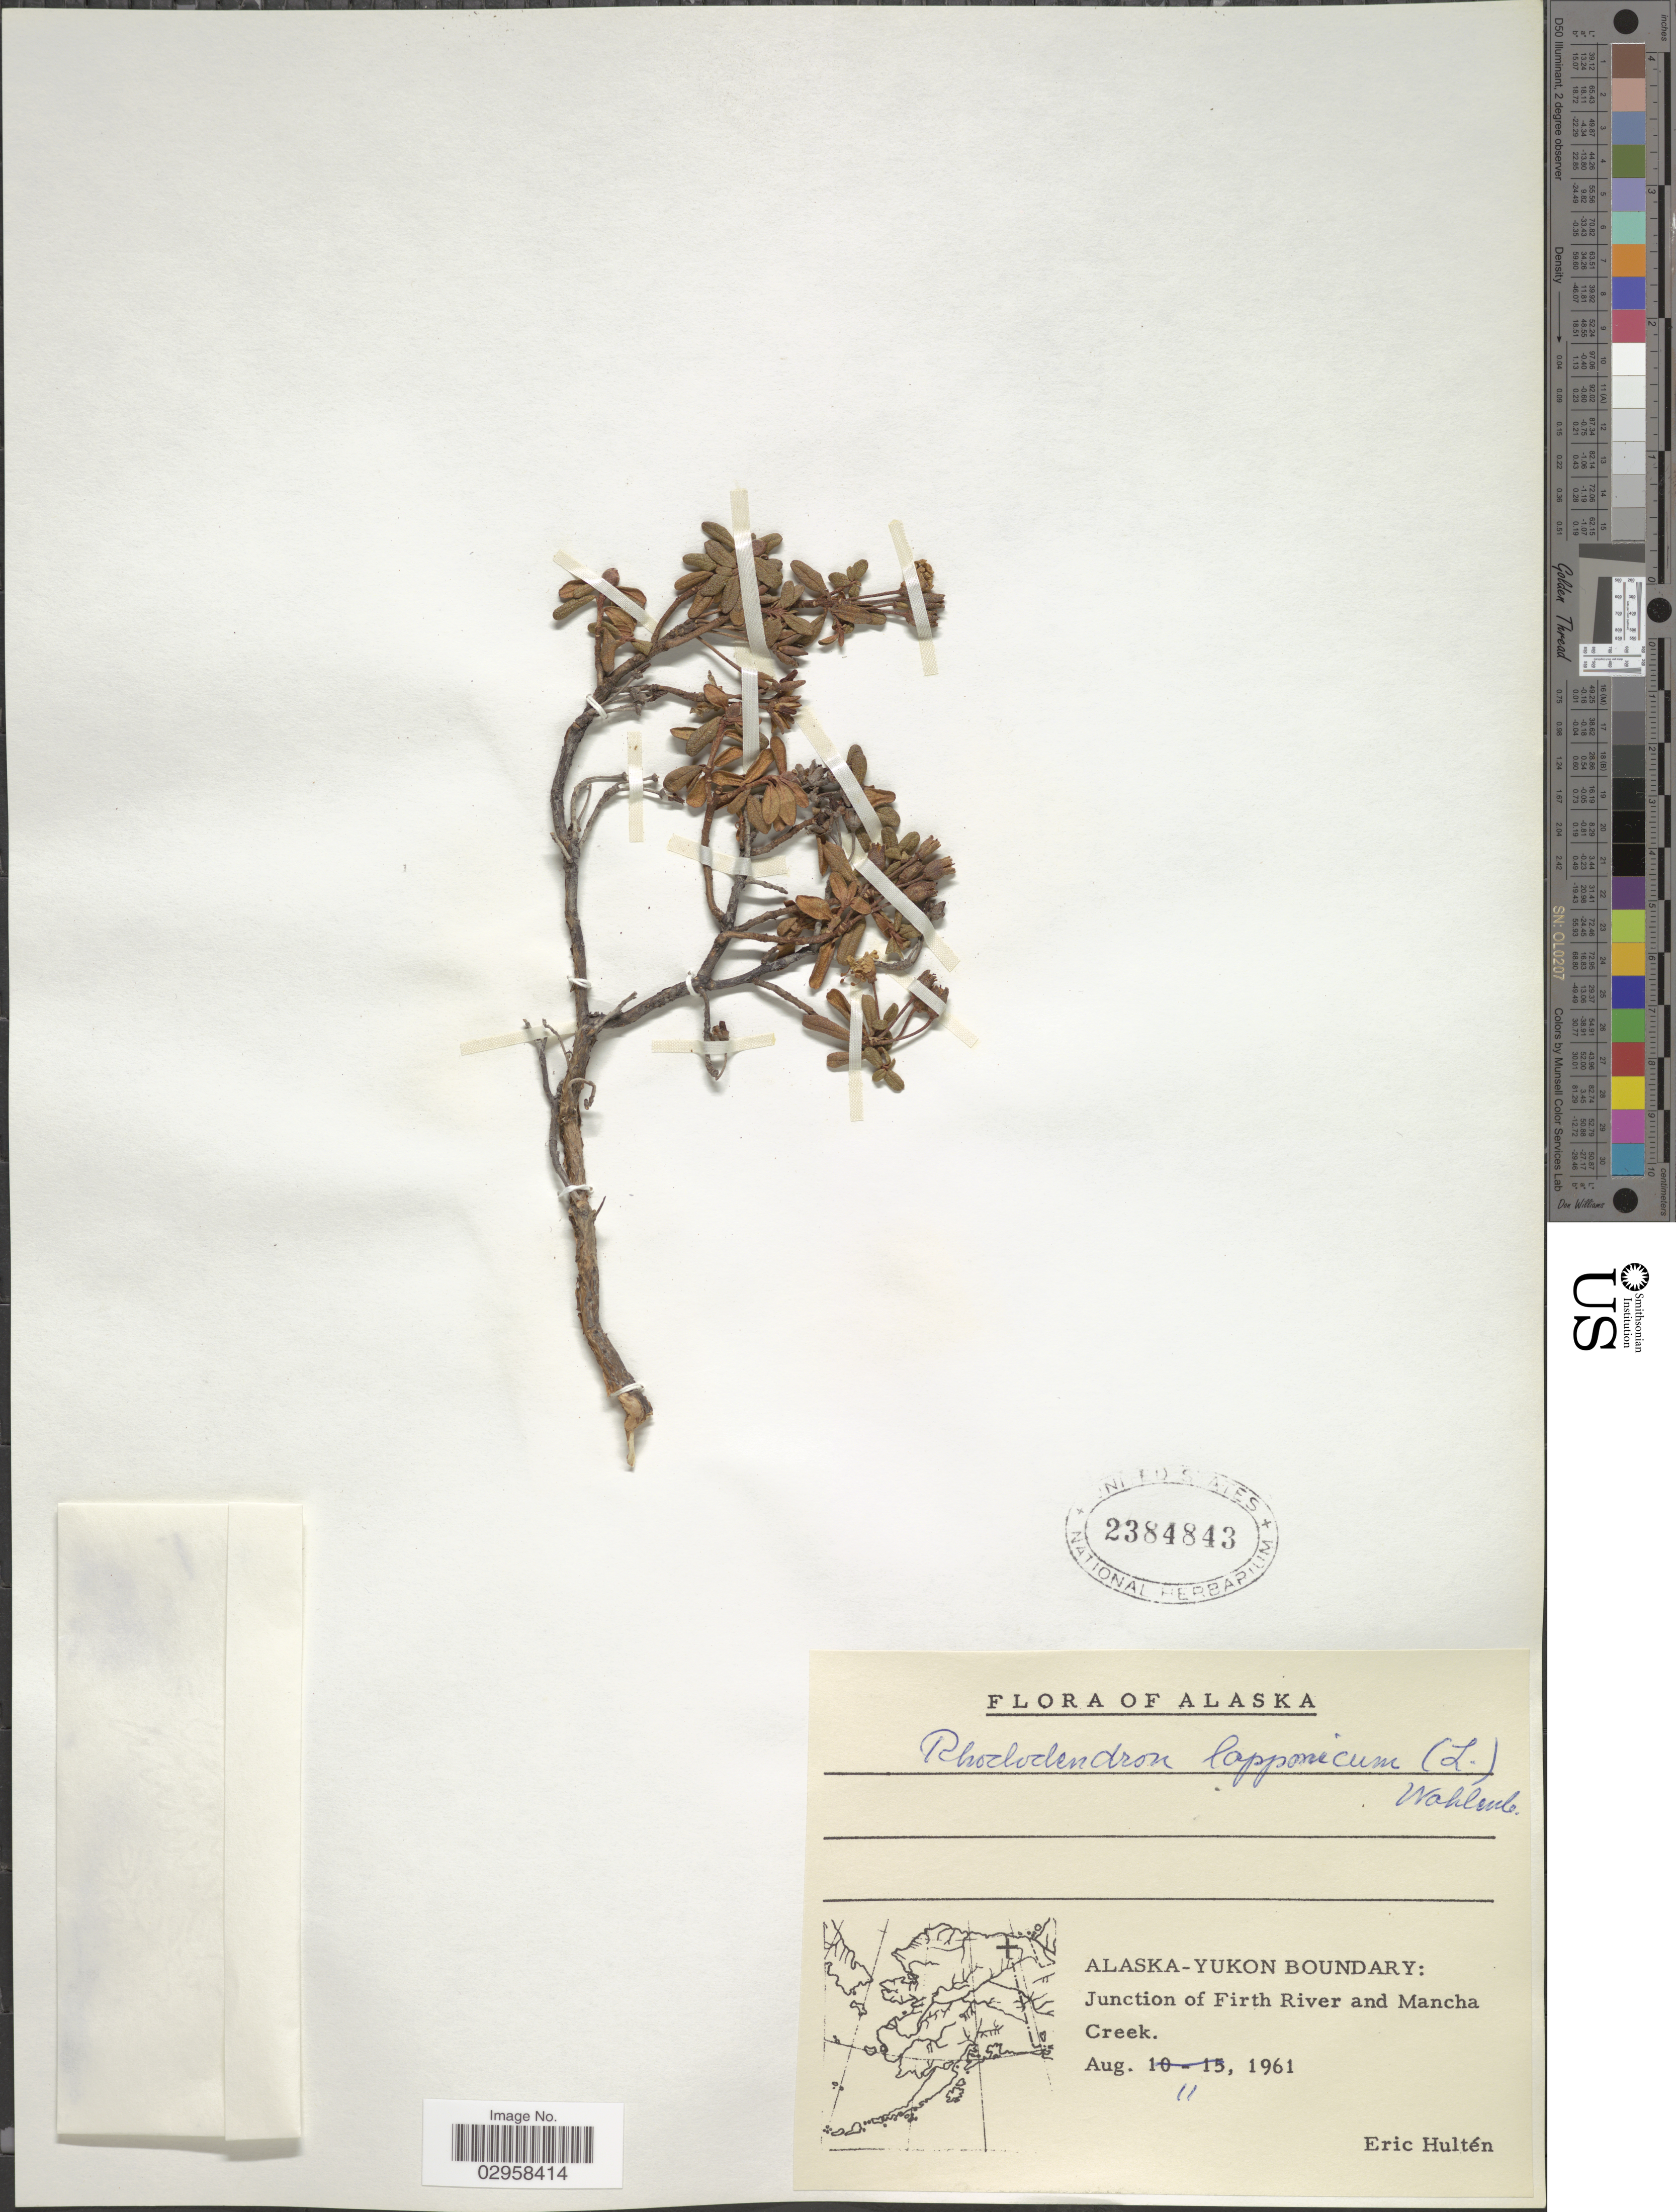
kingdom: Plantae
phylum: Tracheophyta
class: Magnoliopsida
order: Ericales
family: Ericaceae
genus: Rhododendron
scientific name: Rhododendron lapponicum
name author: (L.) Wahlenb.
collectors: E. G. Hultén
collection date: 1961-08-11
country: United States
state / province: Alaska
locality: Alaska-Yukon Boundary: Junction of Firth River and Mancha Creek.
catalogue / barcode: US 2384843